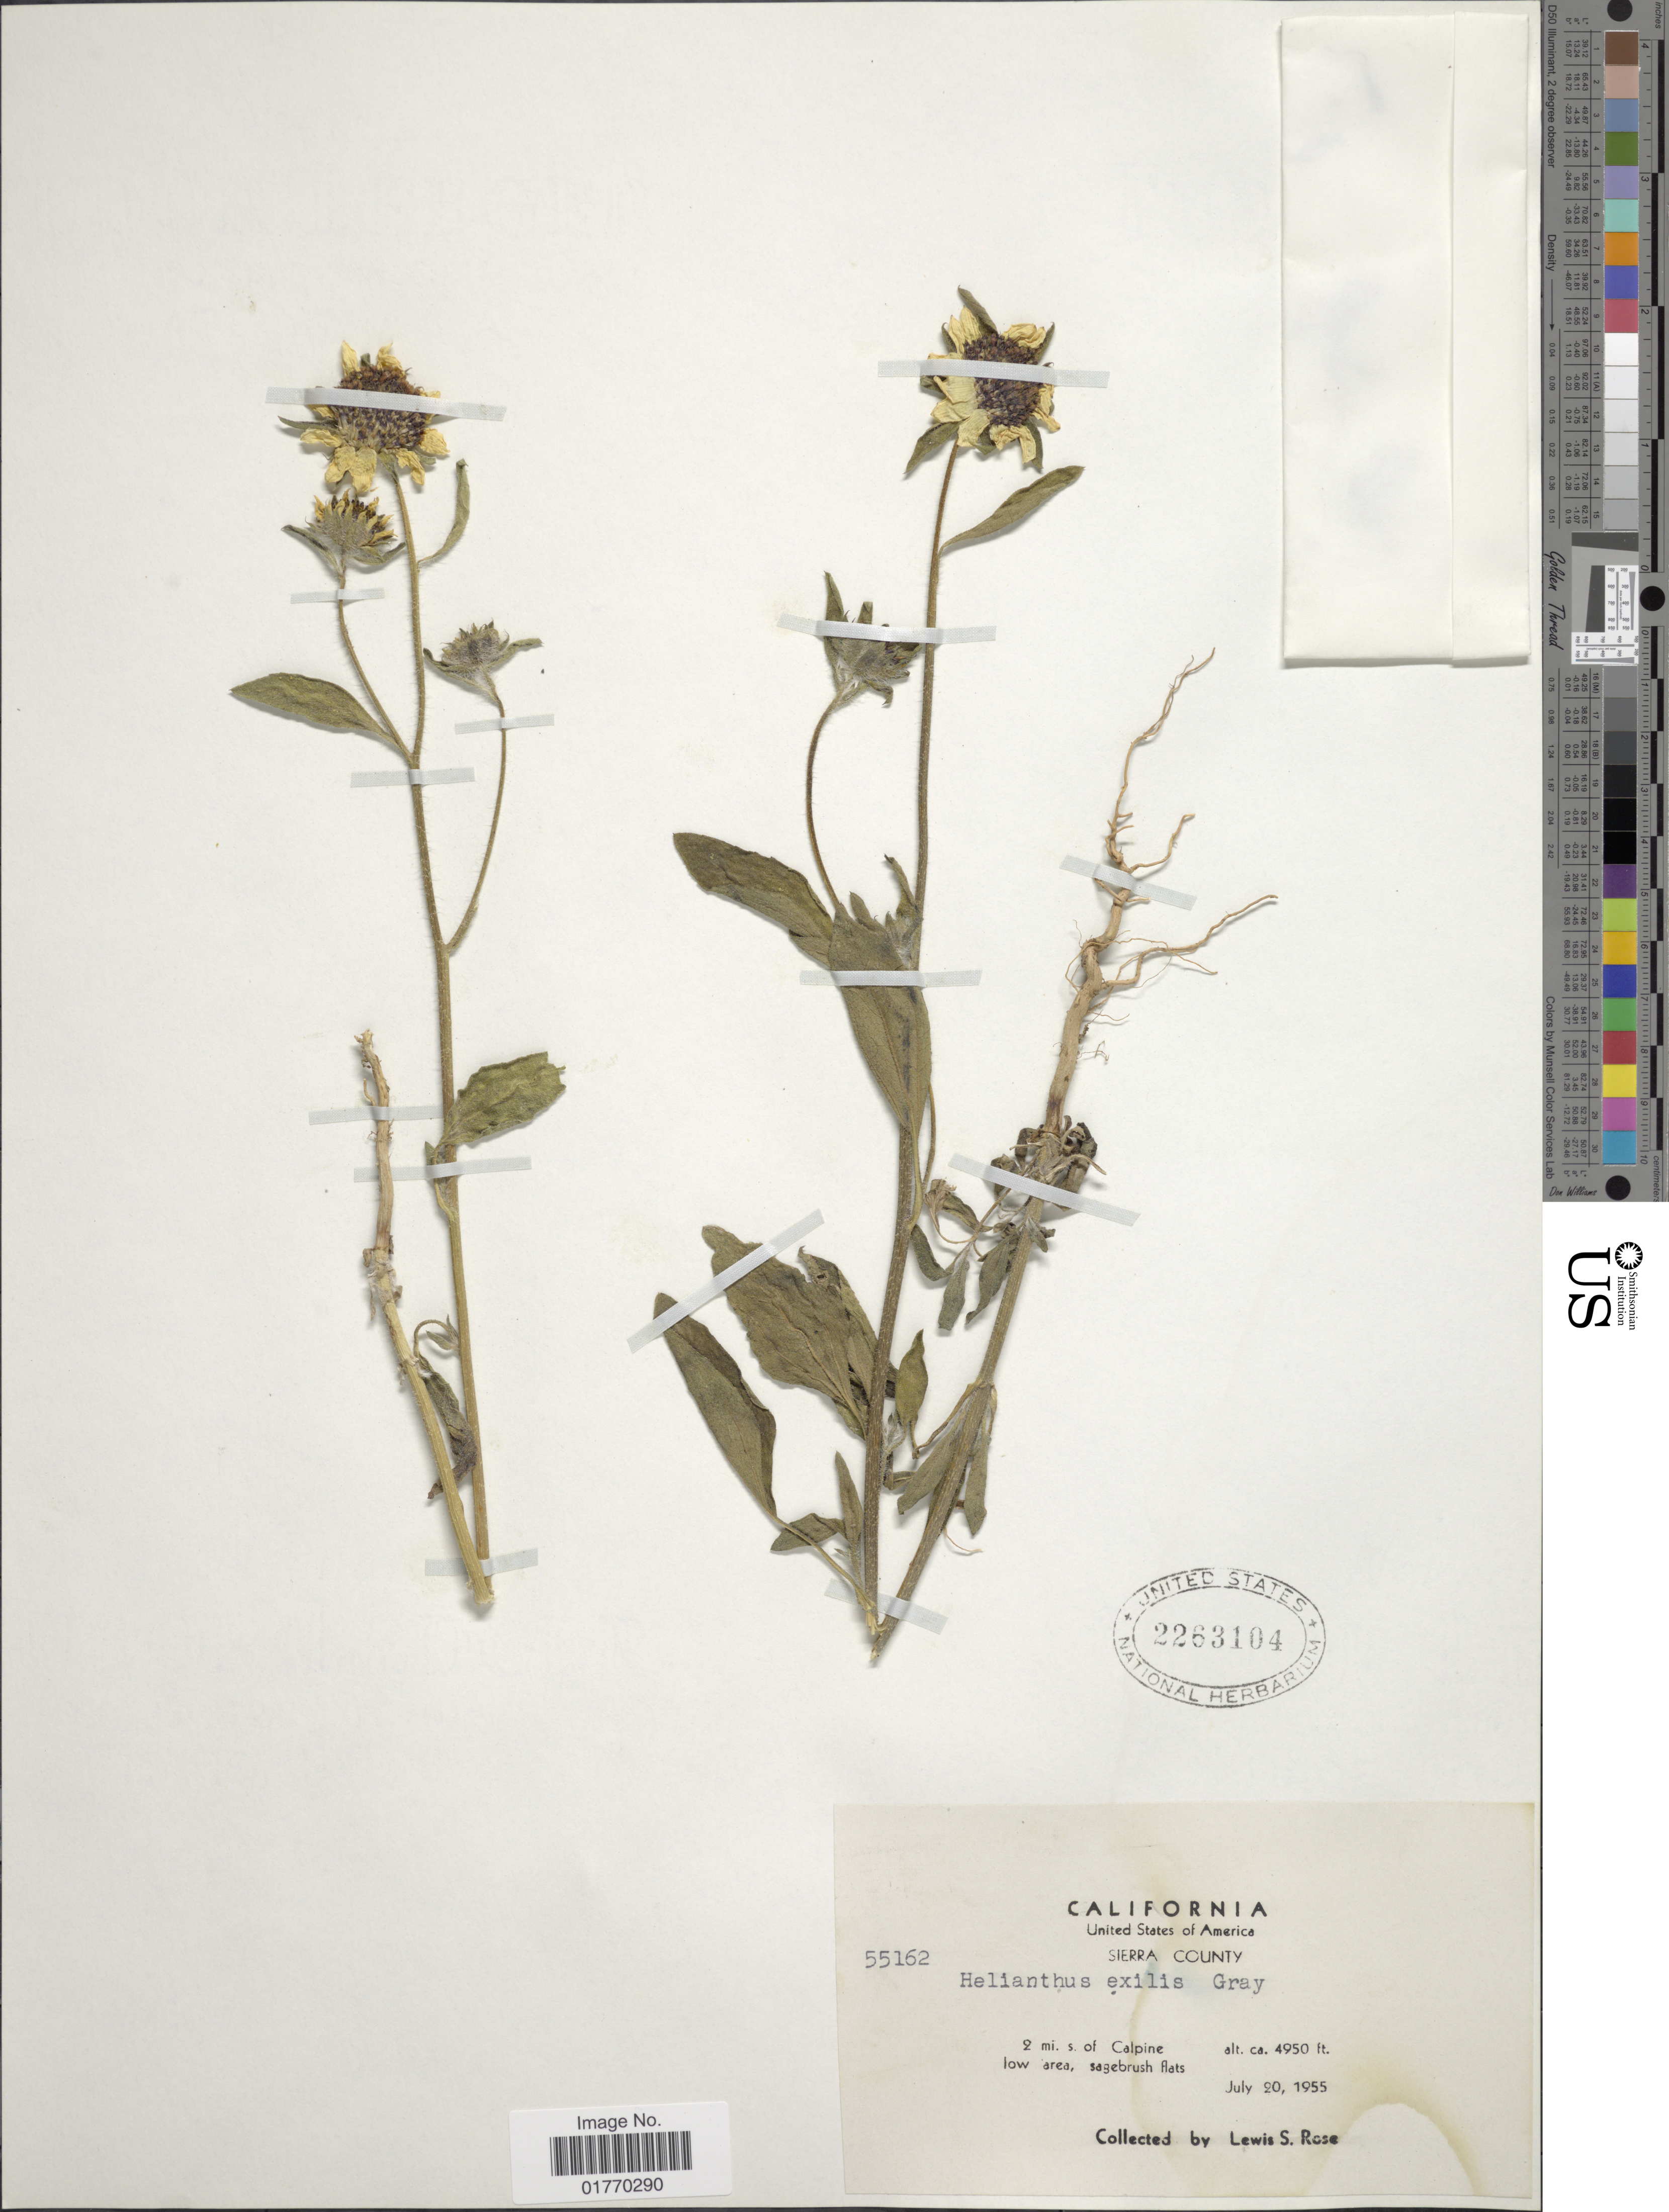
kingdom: Plantae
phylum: Tracheophyta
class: Magnoliopsida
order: Asterales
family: Asteraceae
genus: Helianthus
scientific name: Helianthus exilis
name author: A. Gray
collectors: L. S. Rose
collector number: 55162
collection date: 1955-07-20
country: United States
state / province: California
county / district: Sierra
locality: Sierra County, 2 mi. S. of Calpine low area, sagebrush flats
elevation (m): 1509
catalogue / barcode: US 2263104